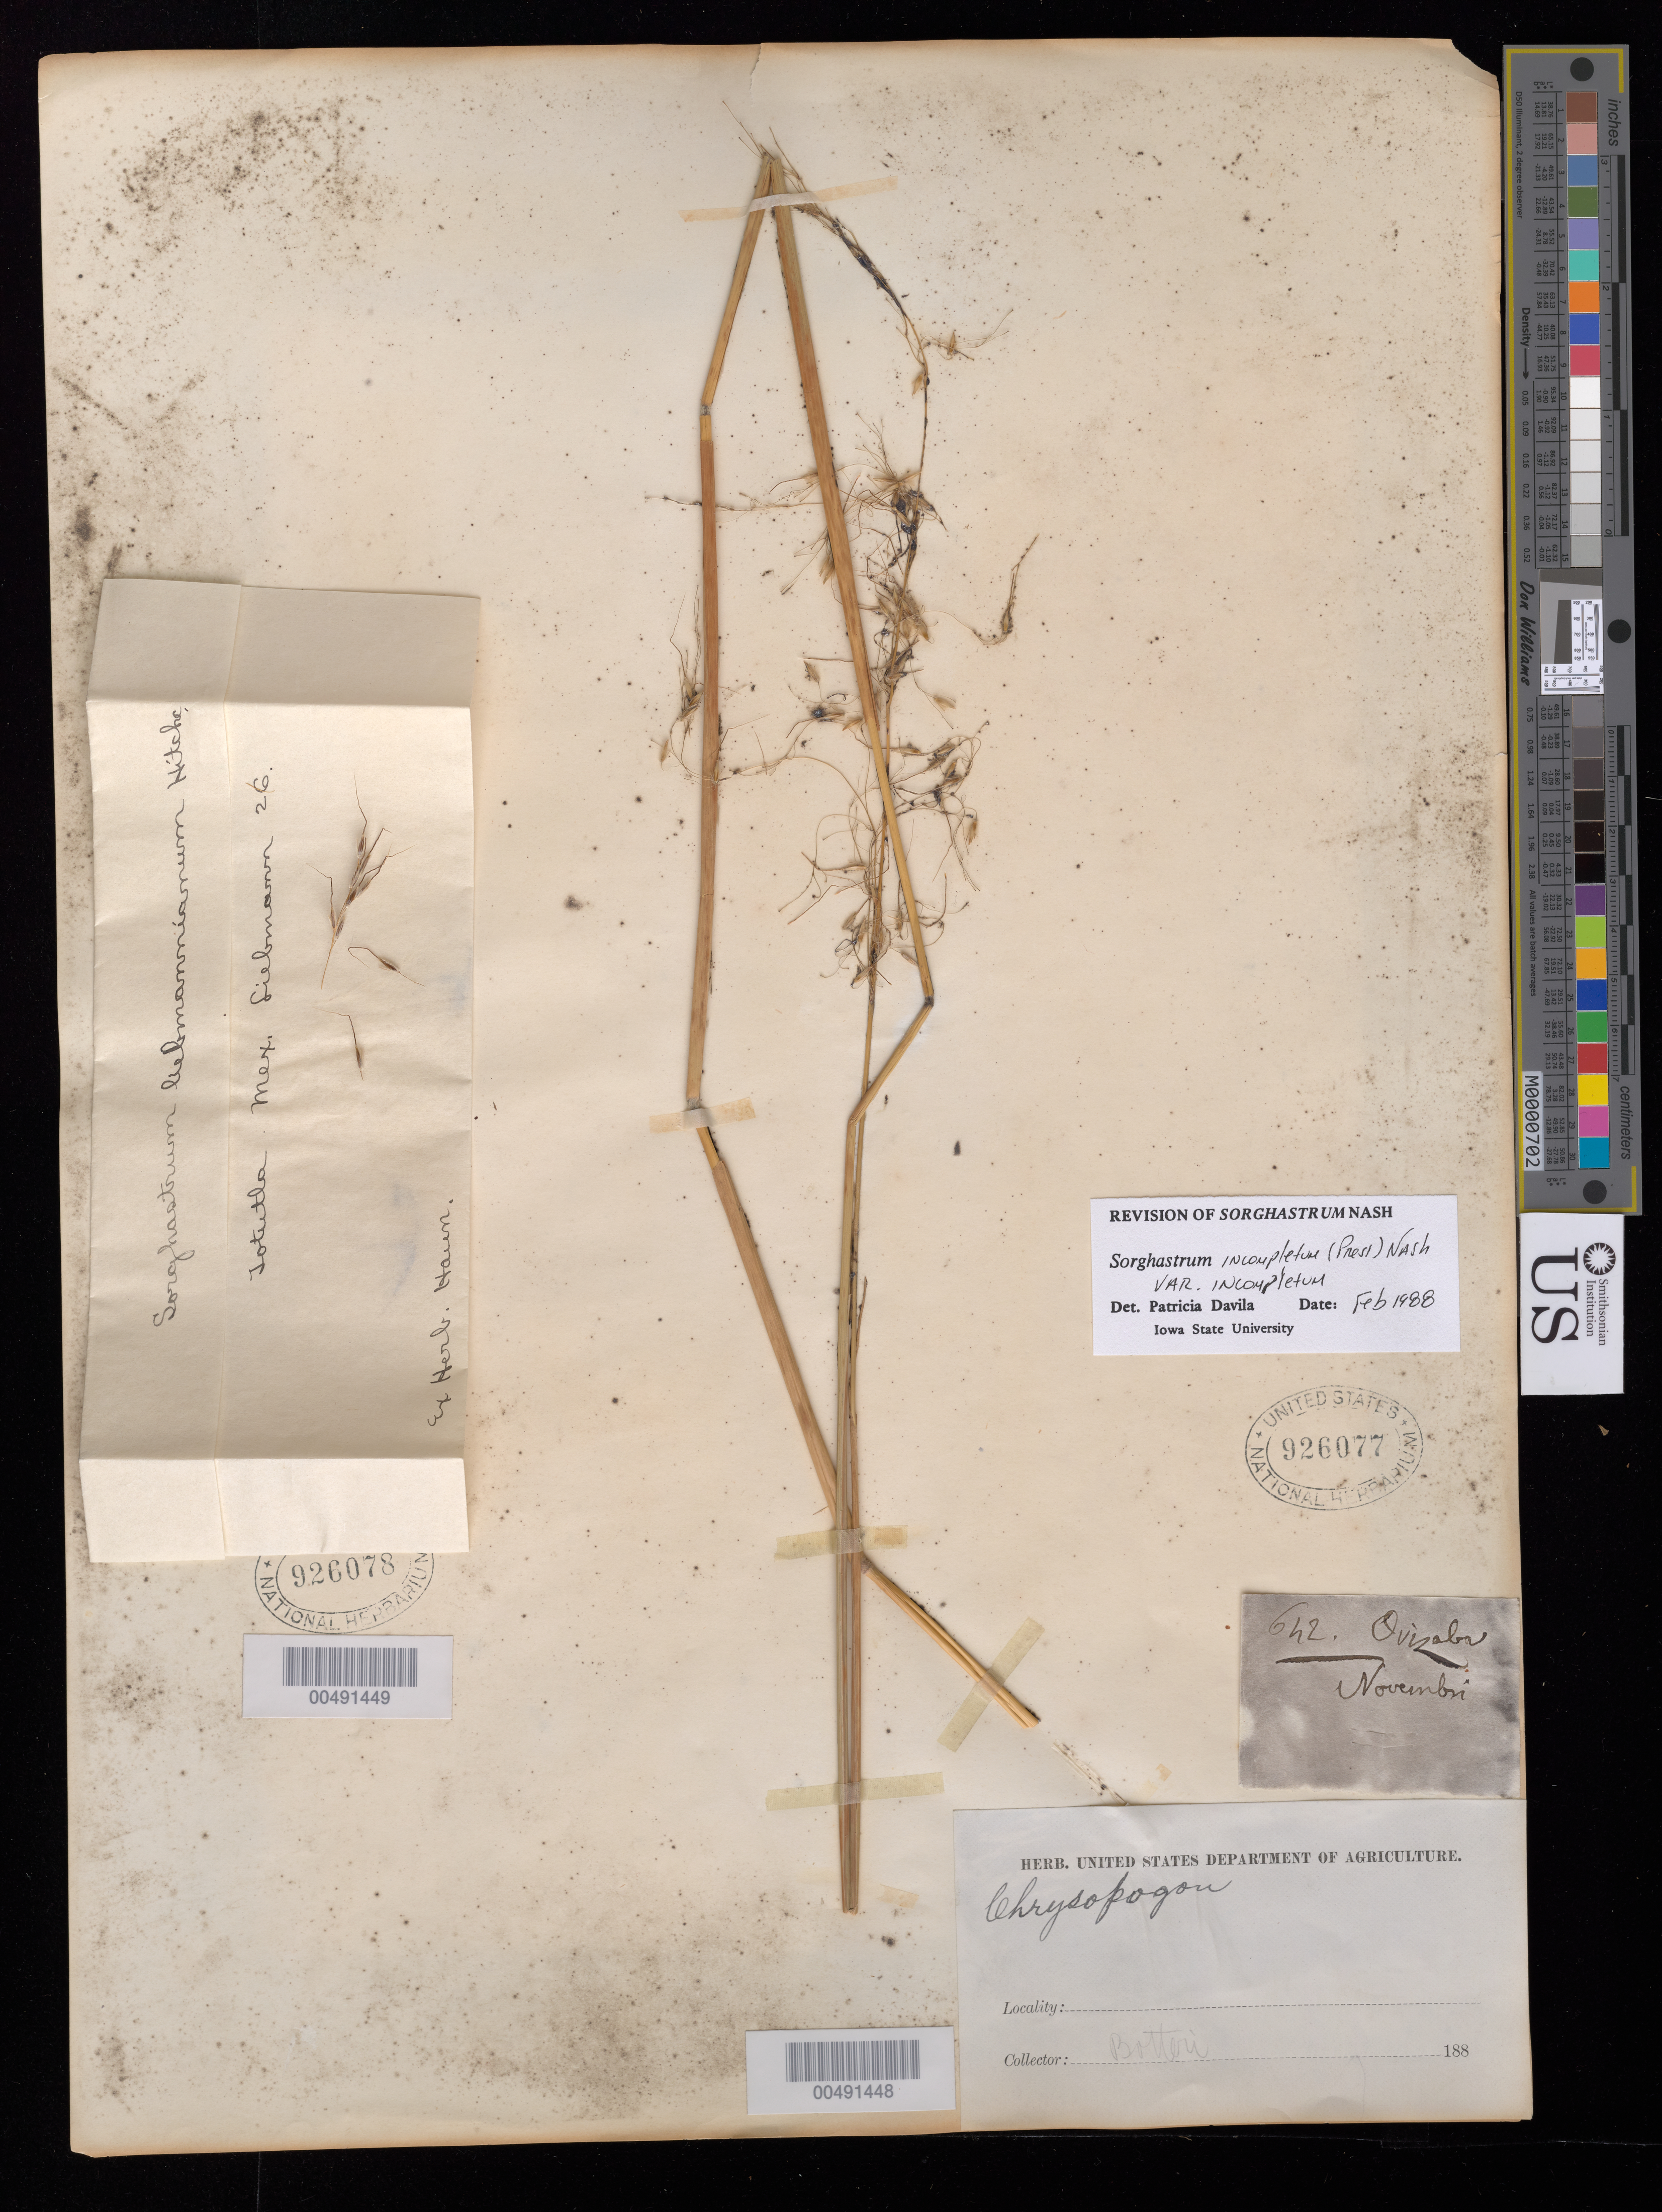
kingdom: Plantae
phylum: Tracheophyta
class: Liliopsida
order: Poales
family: Poaceae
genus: Sorghastrum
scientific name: Sorghastrum incompletum var. incompletum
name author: (J. Presl) Nash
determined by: Dávila, P. D.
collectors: -. Botteri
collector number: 642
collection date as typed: Nov 18??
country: Mexico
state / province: Veracruz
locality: Orizaba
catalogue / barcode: US 926077